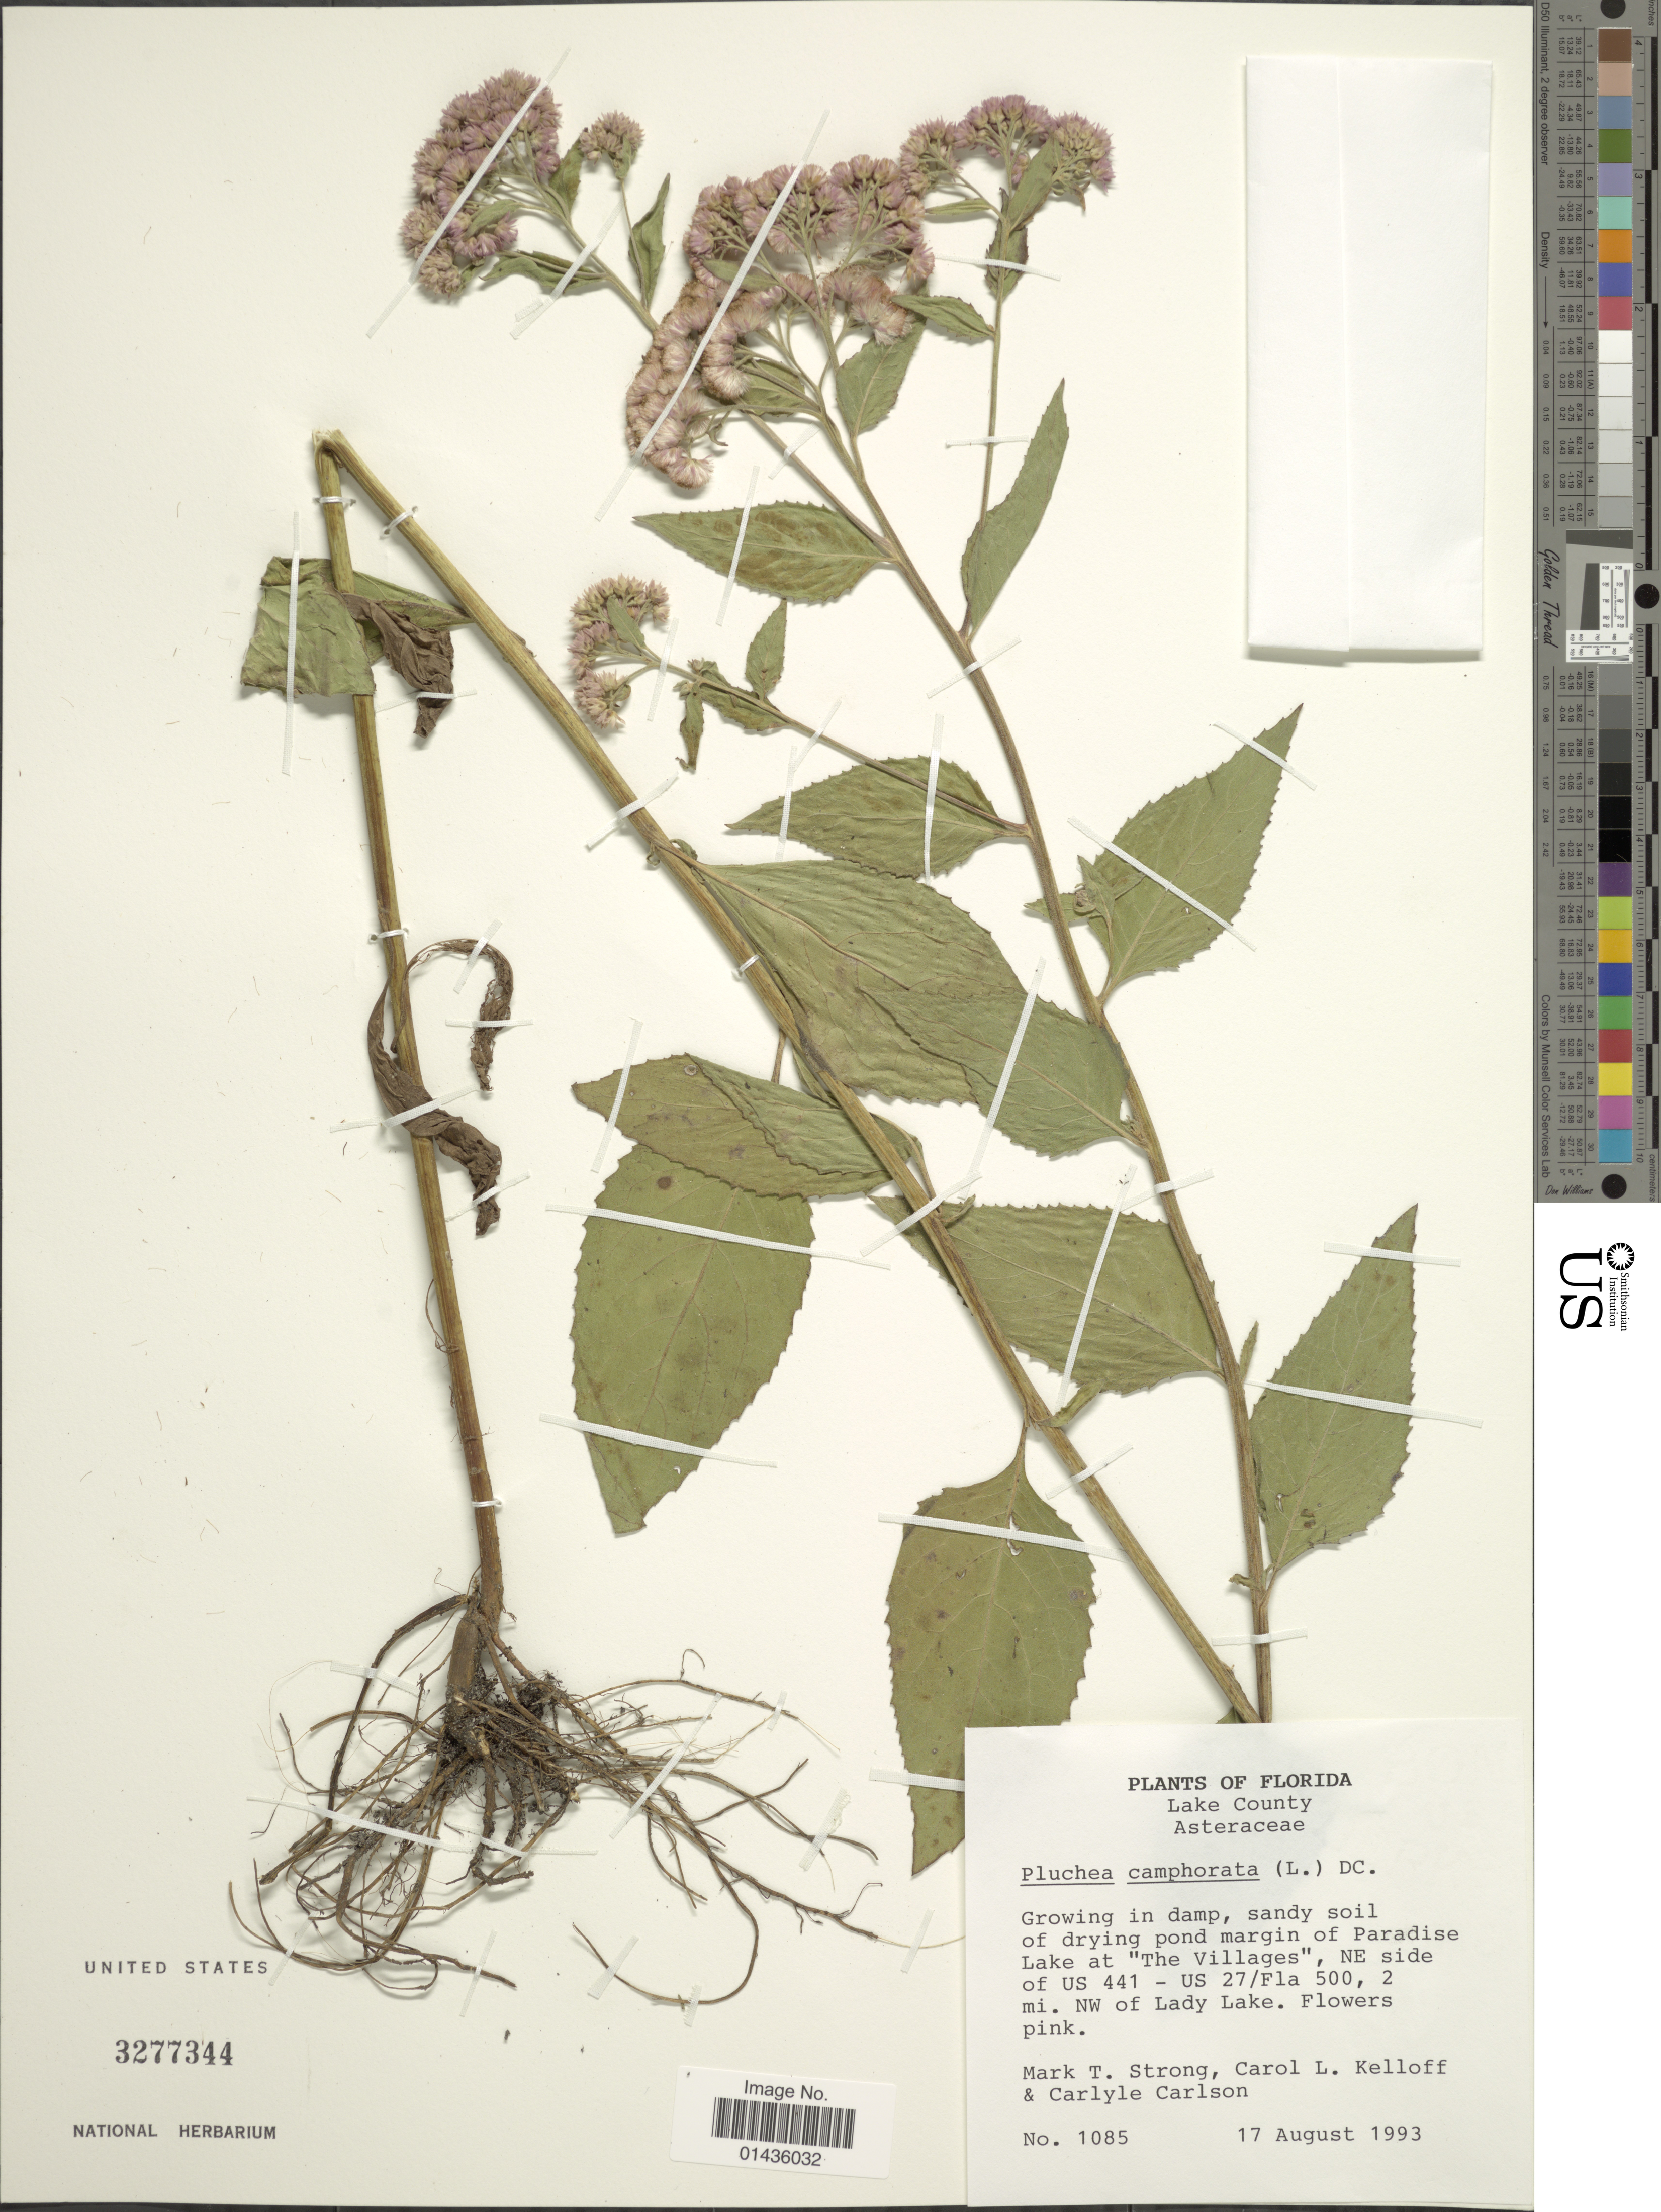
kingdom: Plantae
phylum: Tracheophyta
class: Magnoliopsida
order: Asterales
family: Asteraceae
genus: Pluchea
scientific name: Pluchea camphorata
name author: (L.) DC.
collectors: M. T. Strong, C. L. Kelloff & C. Carlson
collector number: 1085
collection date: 1993-08-17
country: United States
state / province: Florida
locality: Lake County, margin of Paradise Lake at The Villages, NE side of US 441-US 27/Fla 500, 2 mi NW of Lady Lake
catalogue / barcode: US 3277344